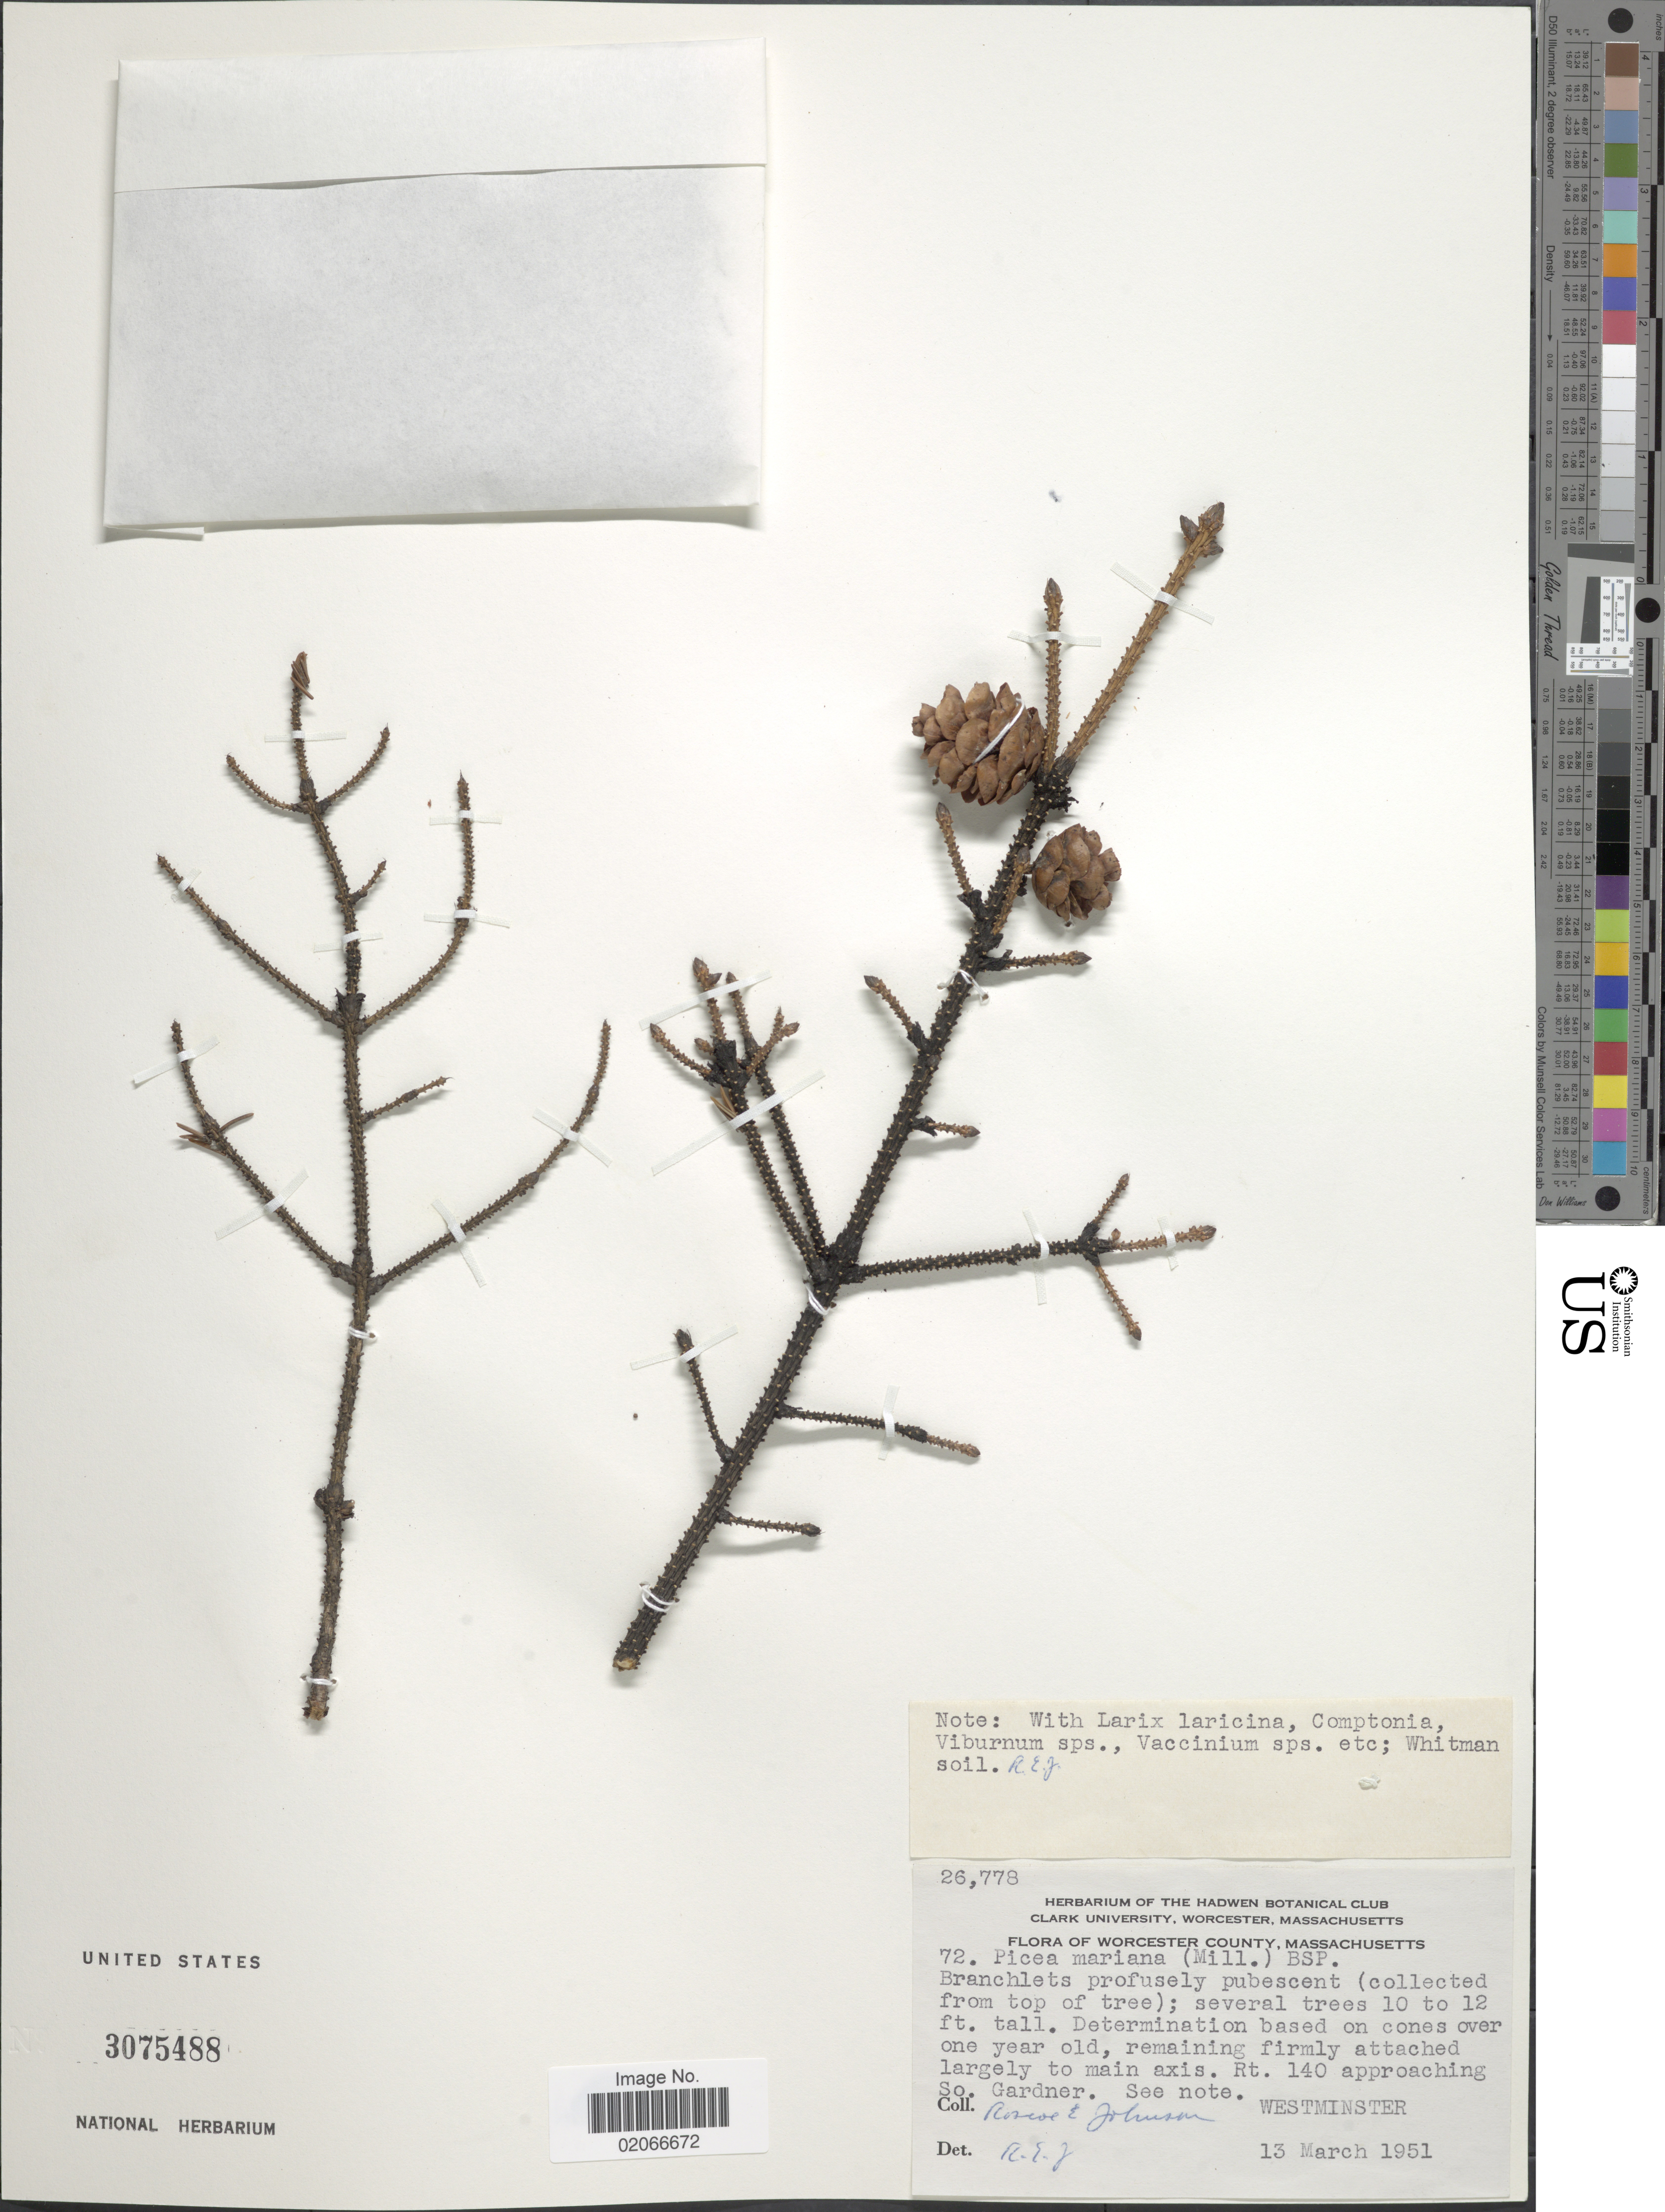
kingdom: Plantae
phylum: Tracheophyta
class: Pinopsida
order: Pinales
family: Pinaceae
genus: Picea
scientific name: Picea mariana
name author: (Mill.) Britton, Stearns & Poggenb.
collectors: R. Johnson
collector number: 26778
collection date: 1951-03-13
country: United States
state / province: Massachusetts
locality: Worcester County, Rt. 140 approaching So. Gardner, Westminster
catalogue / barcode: US 3075488